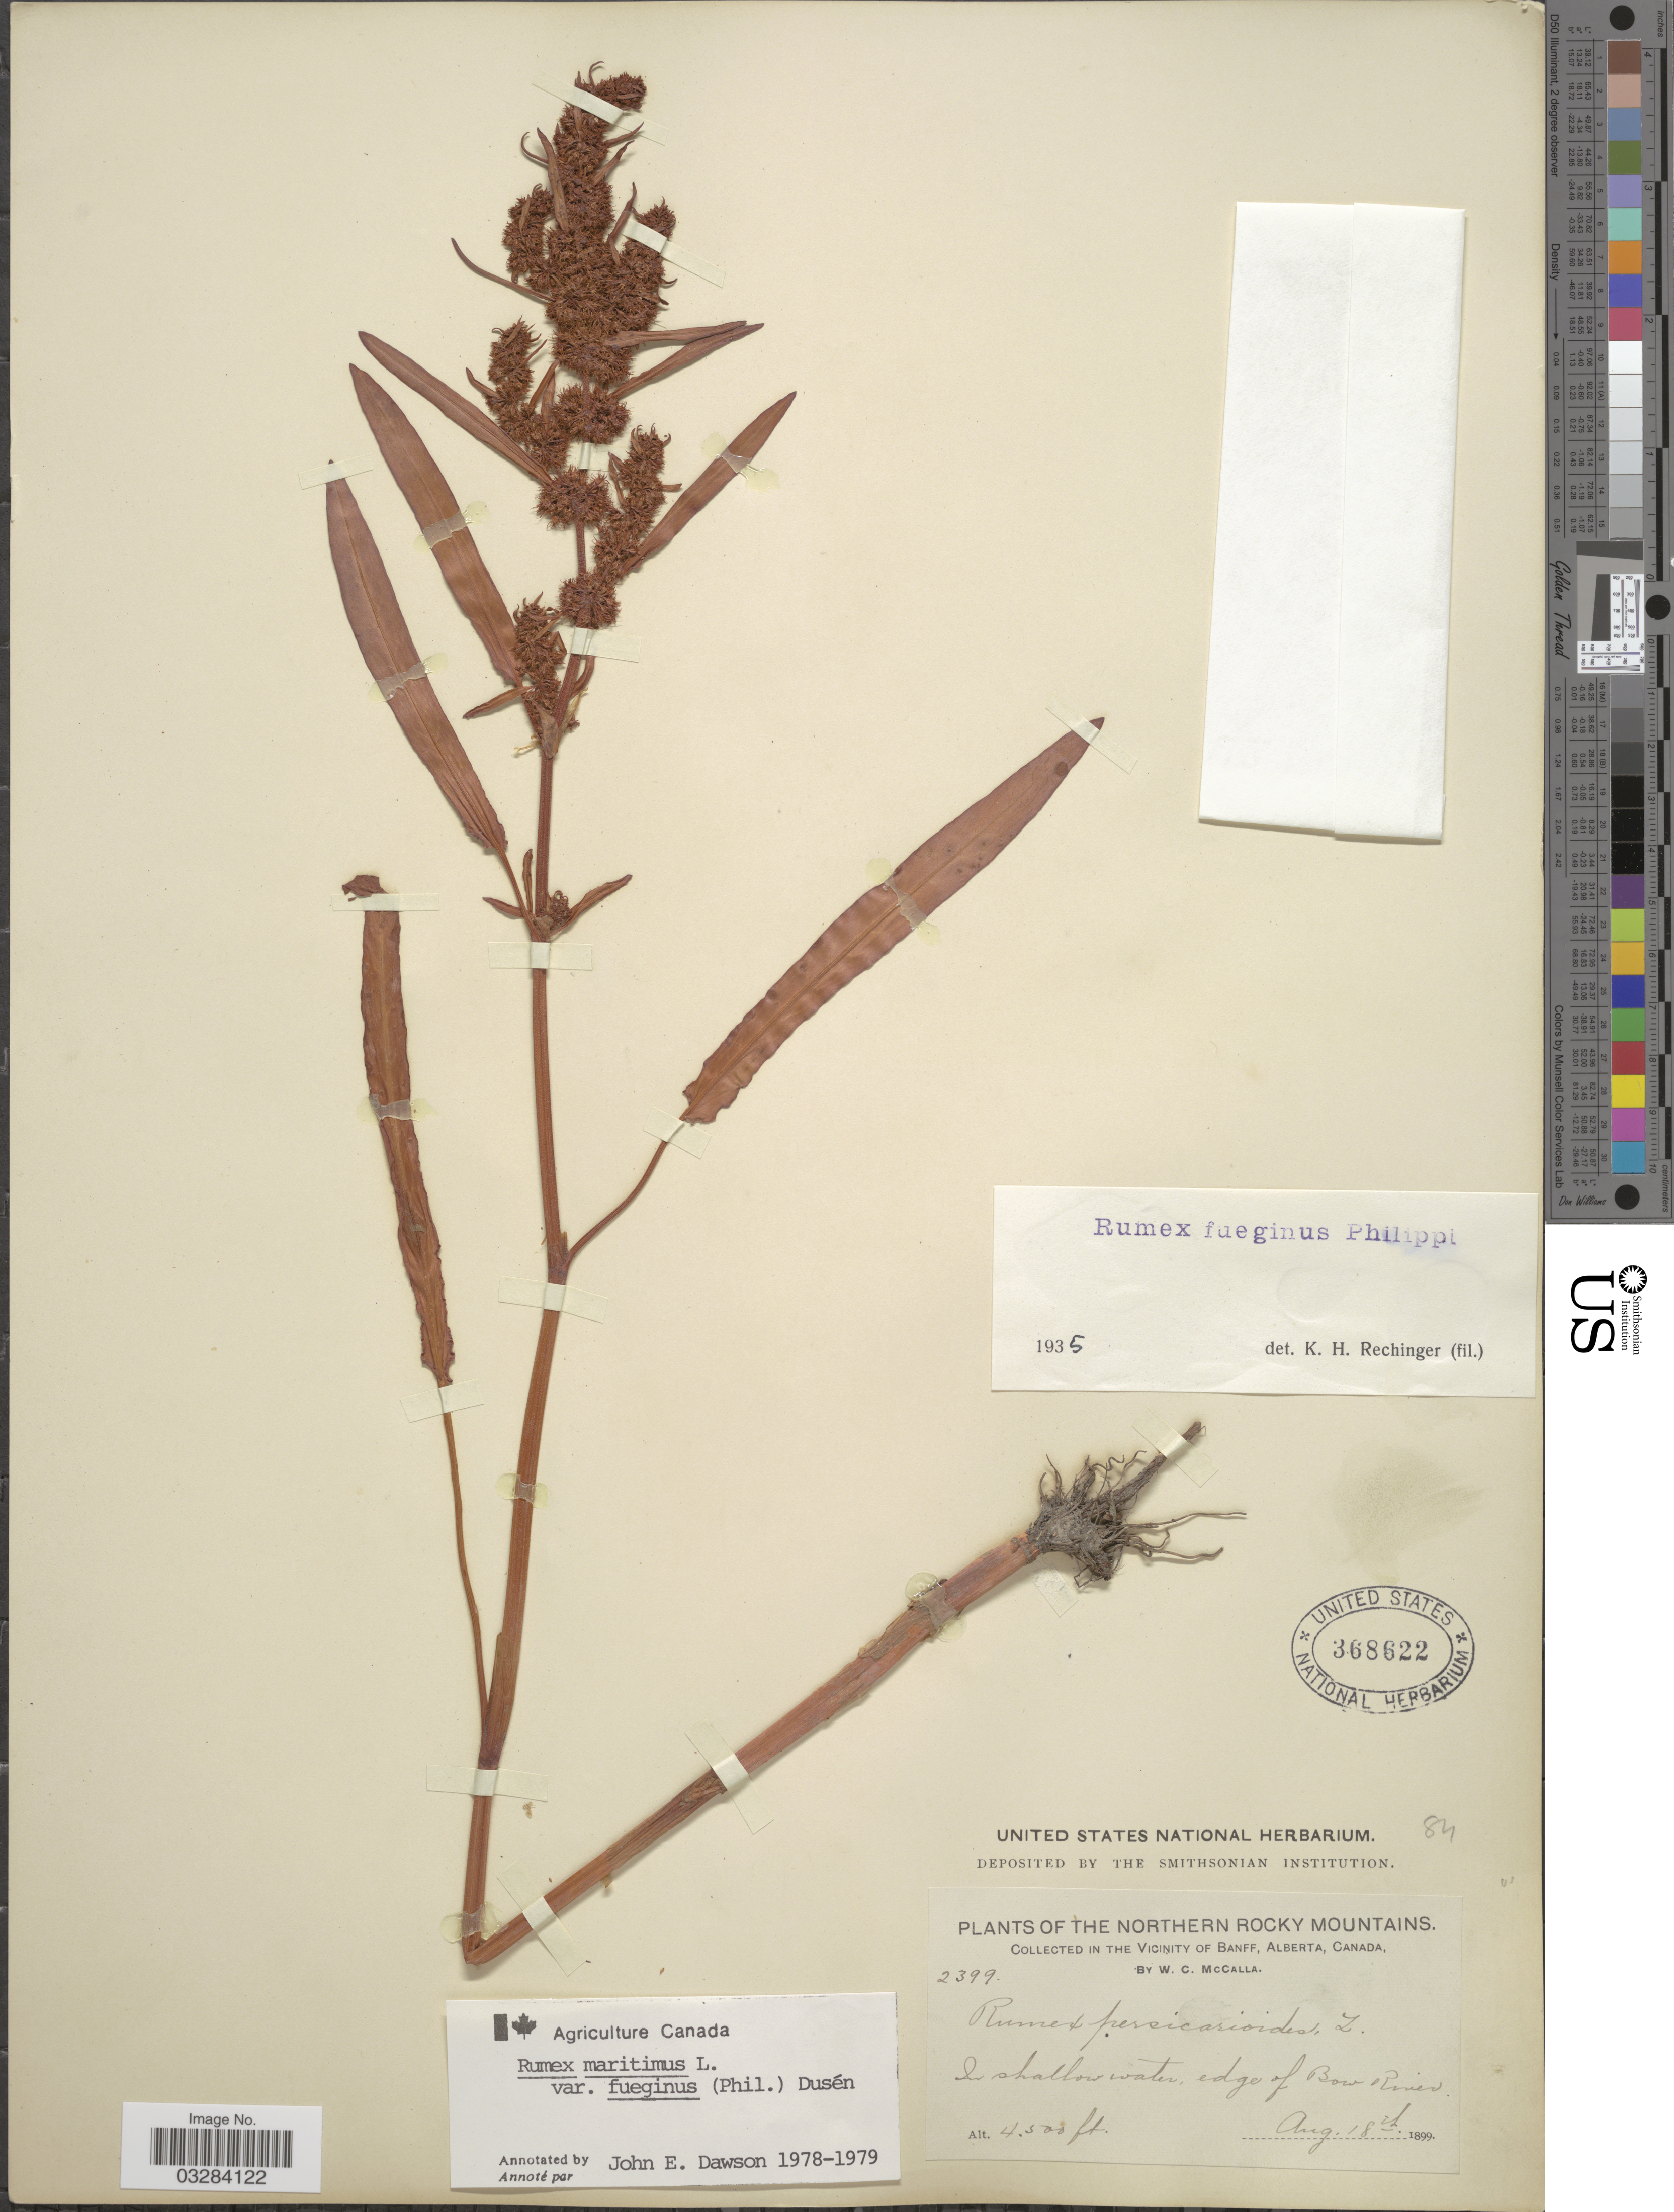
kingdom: Plantae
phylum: Tracheophyta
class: Magnoliopsida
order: Caryophyllales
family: Polygonaceae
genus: Rumex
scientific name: Rumex maritimus var. fueginus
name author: (Phil.) Dusén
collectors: W. McCalla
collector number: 2399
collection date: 1899-08-18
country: Canada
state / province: Alberta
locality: Northern Rocky Mountains. Vicinity of Banff. Edge of Bow River.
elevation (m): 1372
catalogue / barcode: US 368622